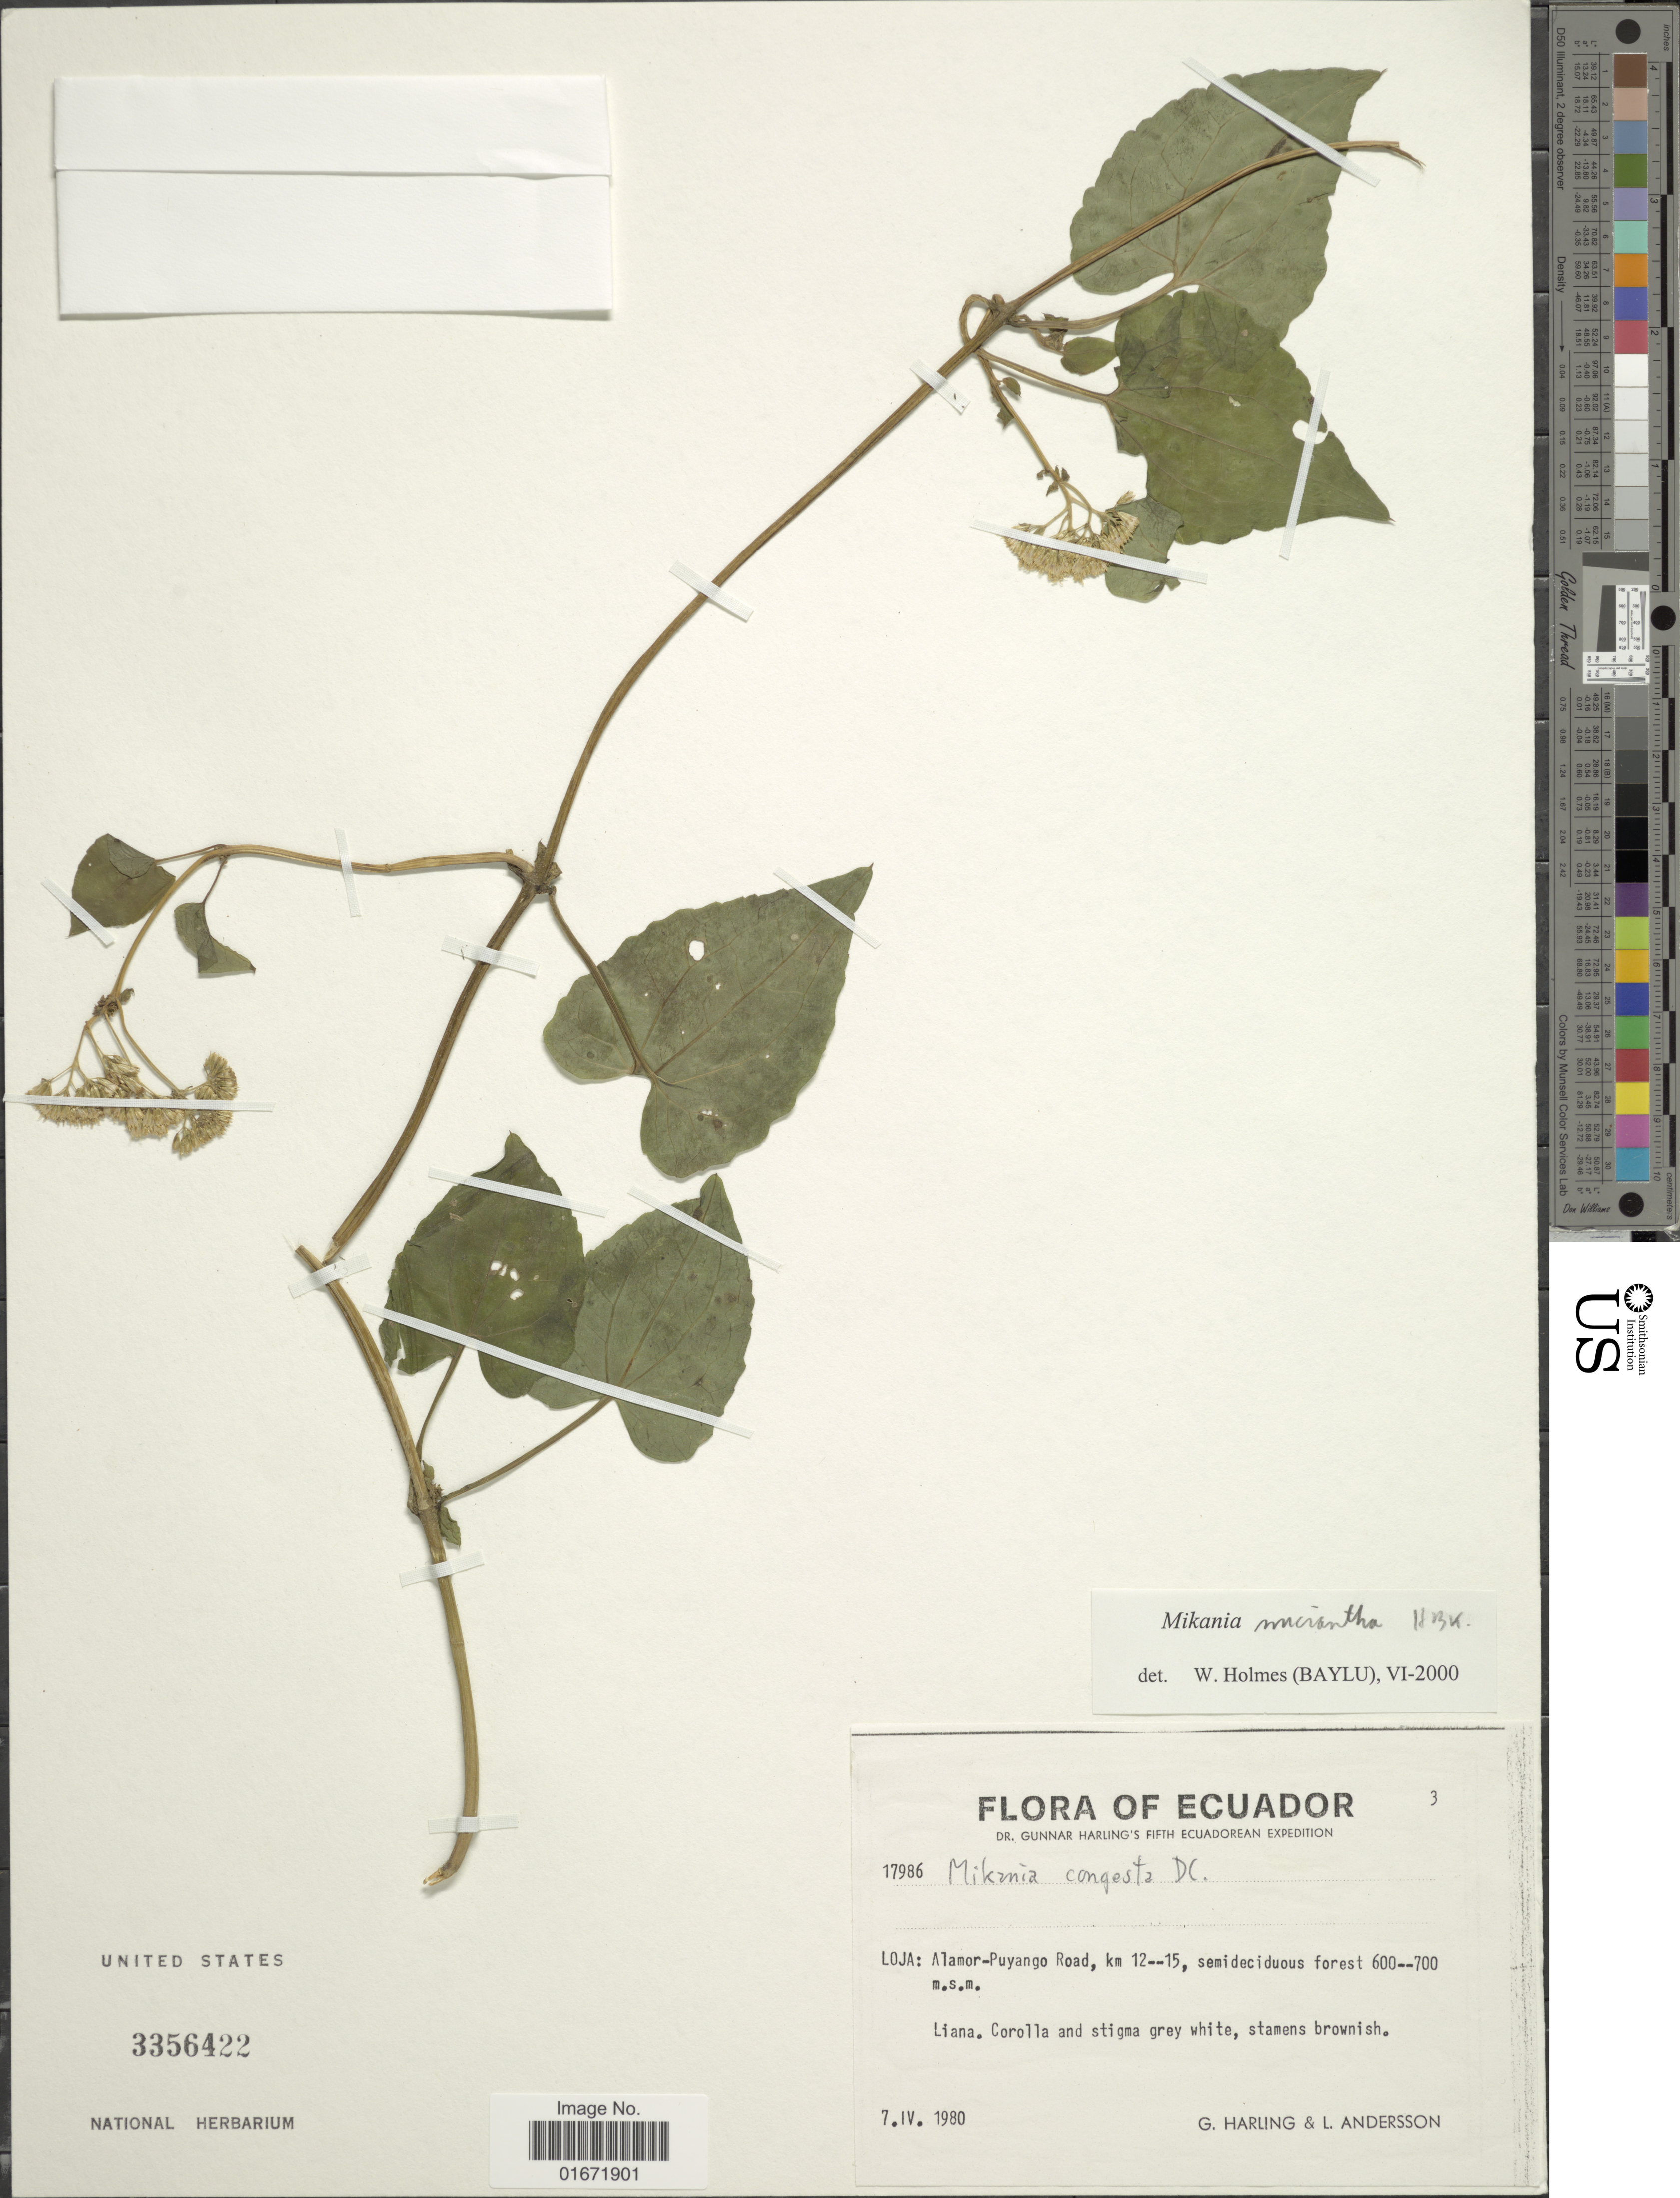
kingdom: Plantae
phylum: Tracheophyta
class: Magnoliopsida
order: Asterales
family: Asteraceae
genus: Mikania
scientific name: Mikania micrantha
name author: Kunth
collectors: G. Harling & L. Andersson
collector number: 17986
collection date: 1980-04-07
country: Ecuador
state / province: Loja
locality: Loja: Alamor-Puyango Road, km 12-15, semideciduous forest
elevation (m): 600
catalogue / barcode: US 3356422